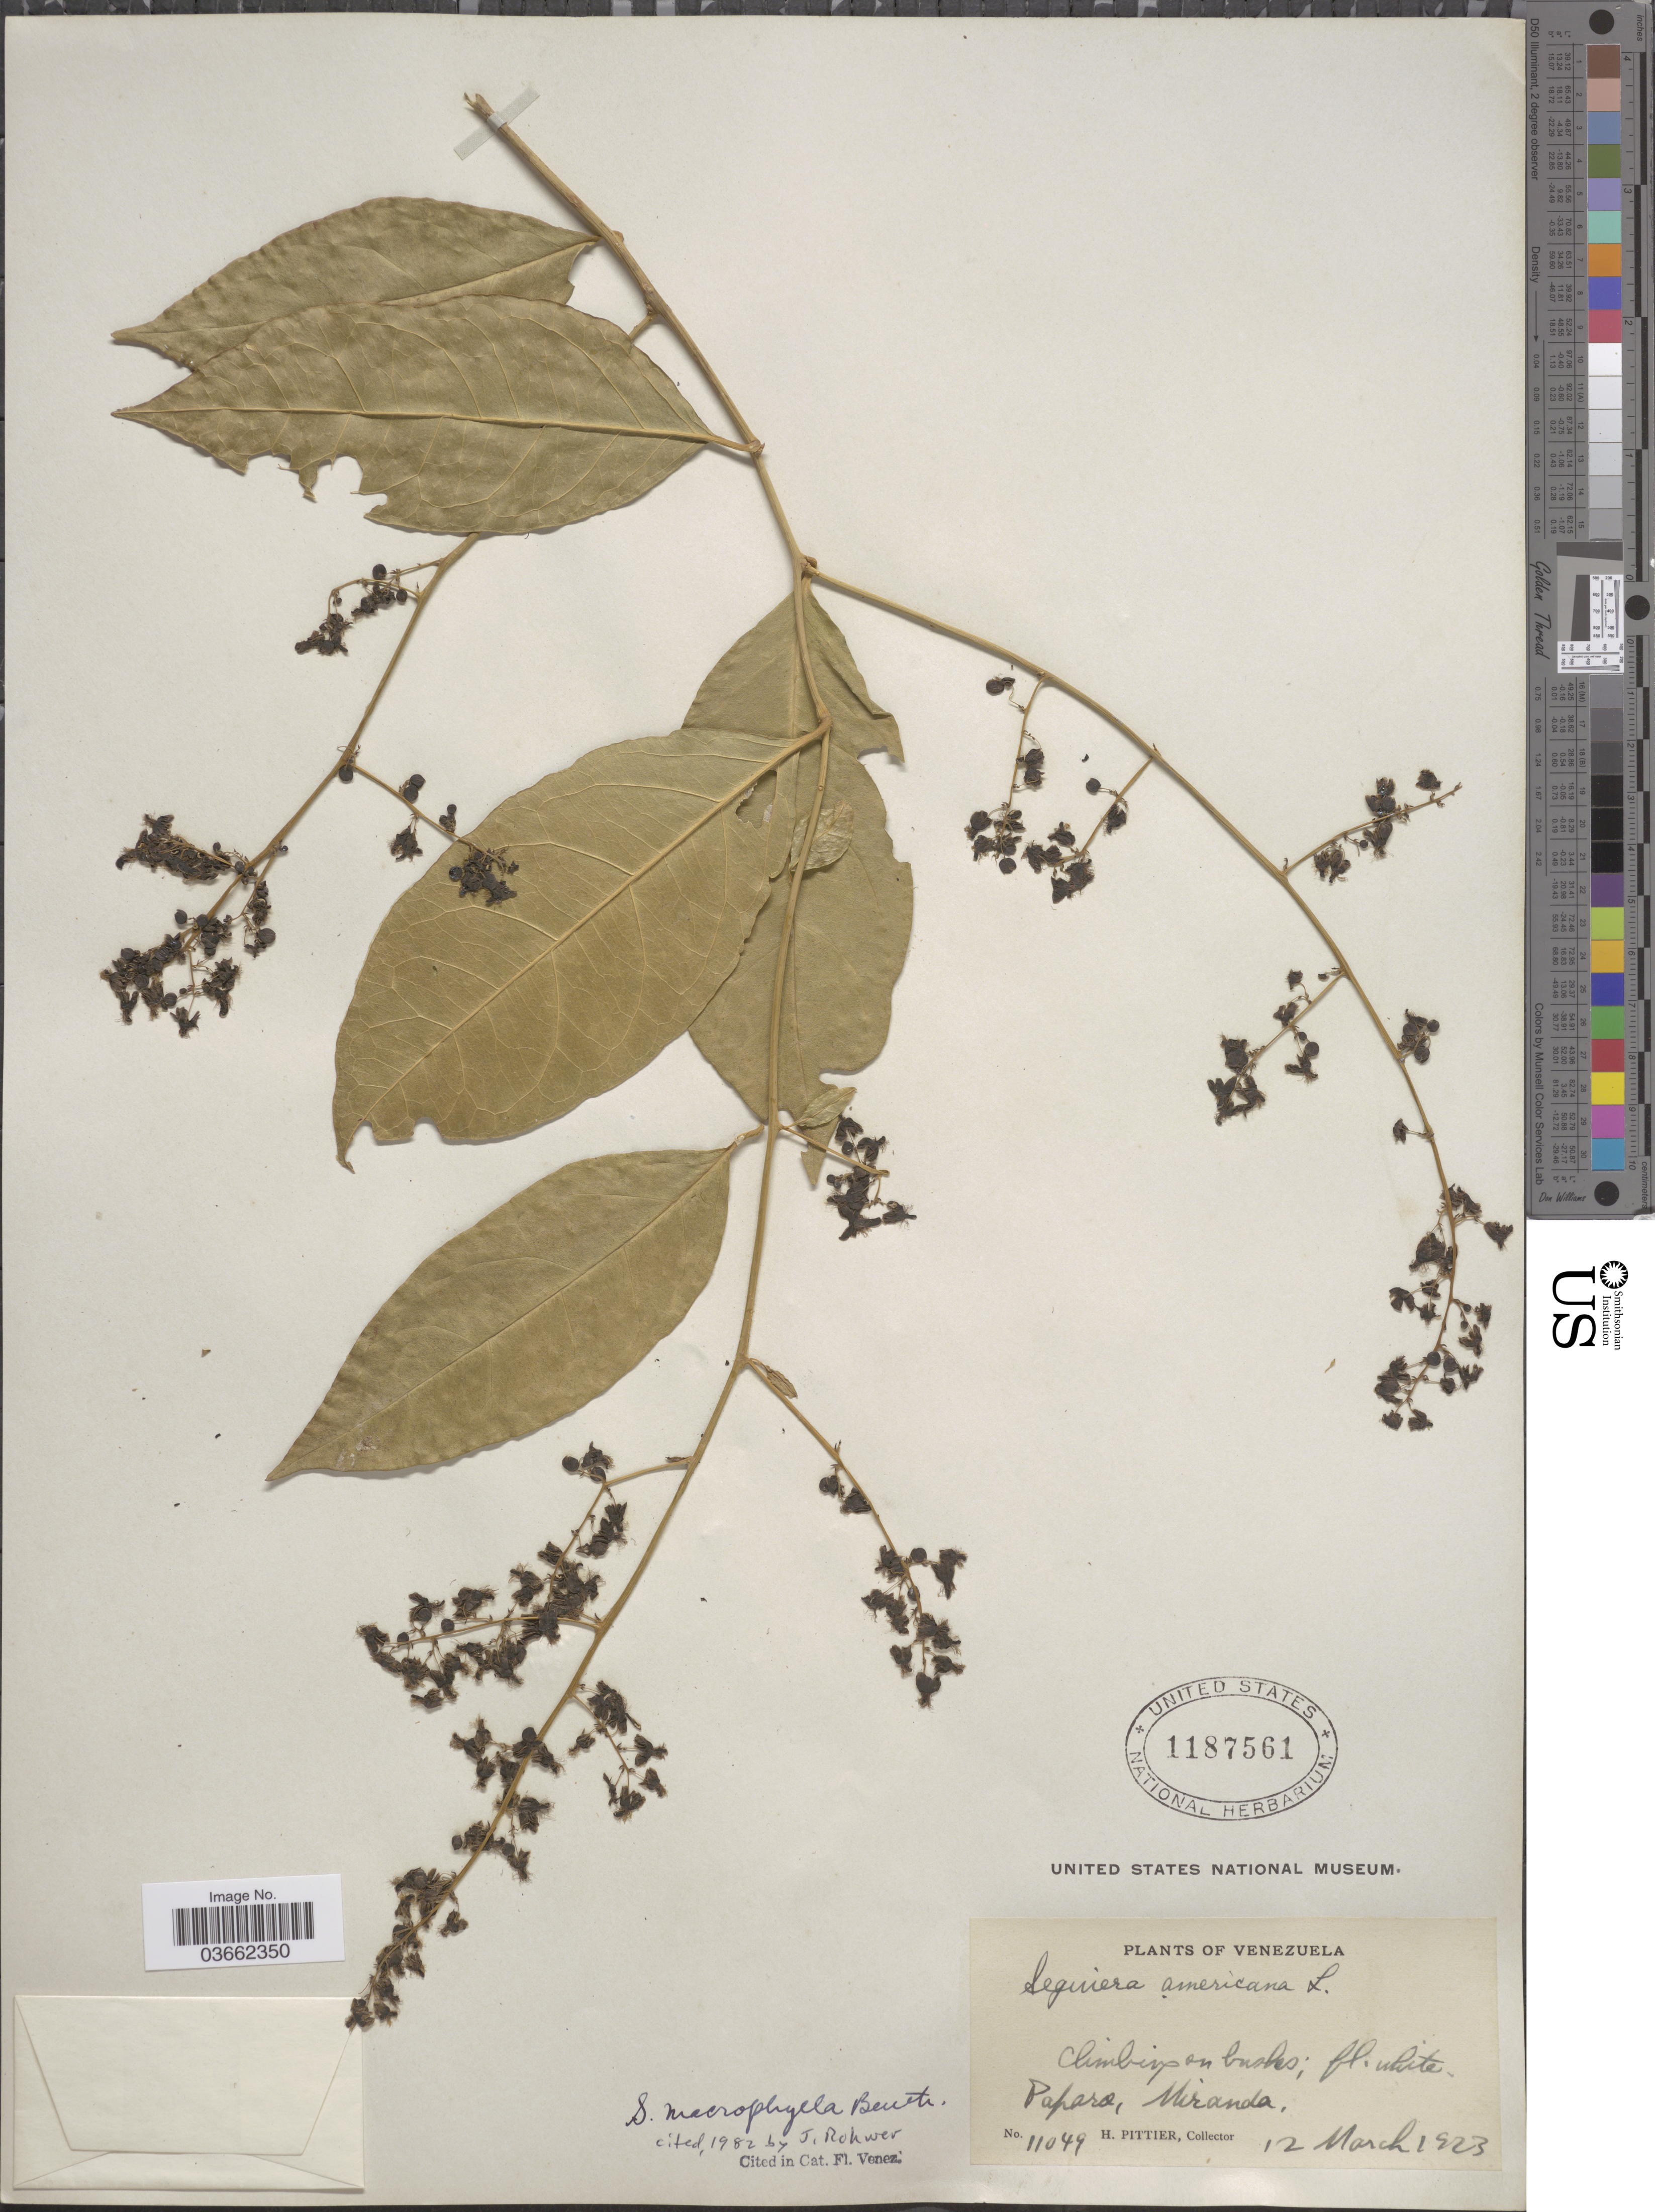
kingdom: Plantae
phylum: Tracheophyta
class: Magnoliopsida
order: Caryophyllales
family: Phytolaccaceae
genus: Seguieria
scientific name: Seguieria macrophylla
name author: Benth.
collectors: H. F. Pittier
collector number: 11049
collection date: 1923-03-12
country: Venezuela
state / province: Miranda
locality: Paparo, Miranda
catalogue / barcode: US 1187561